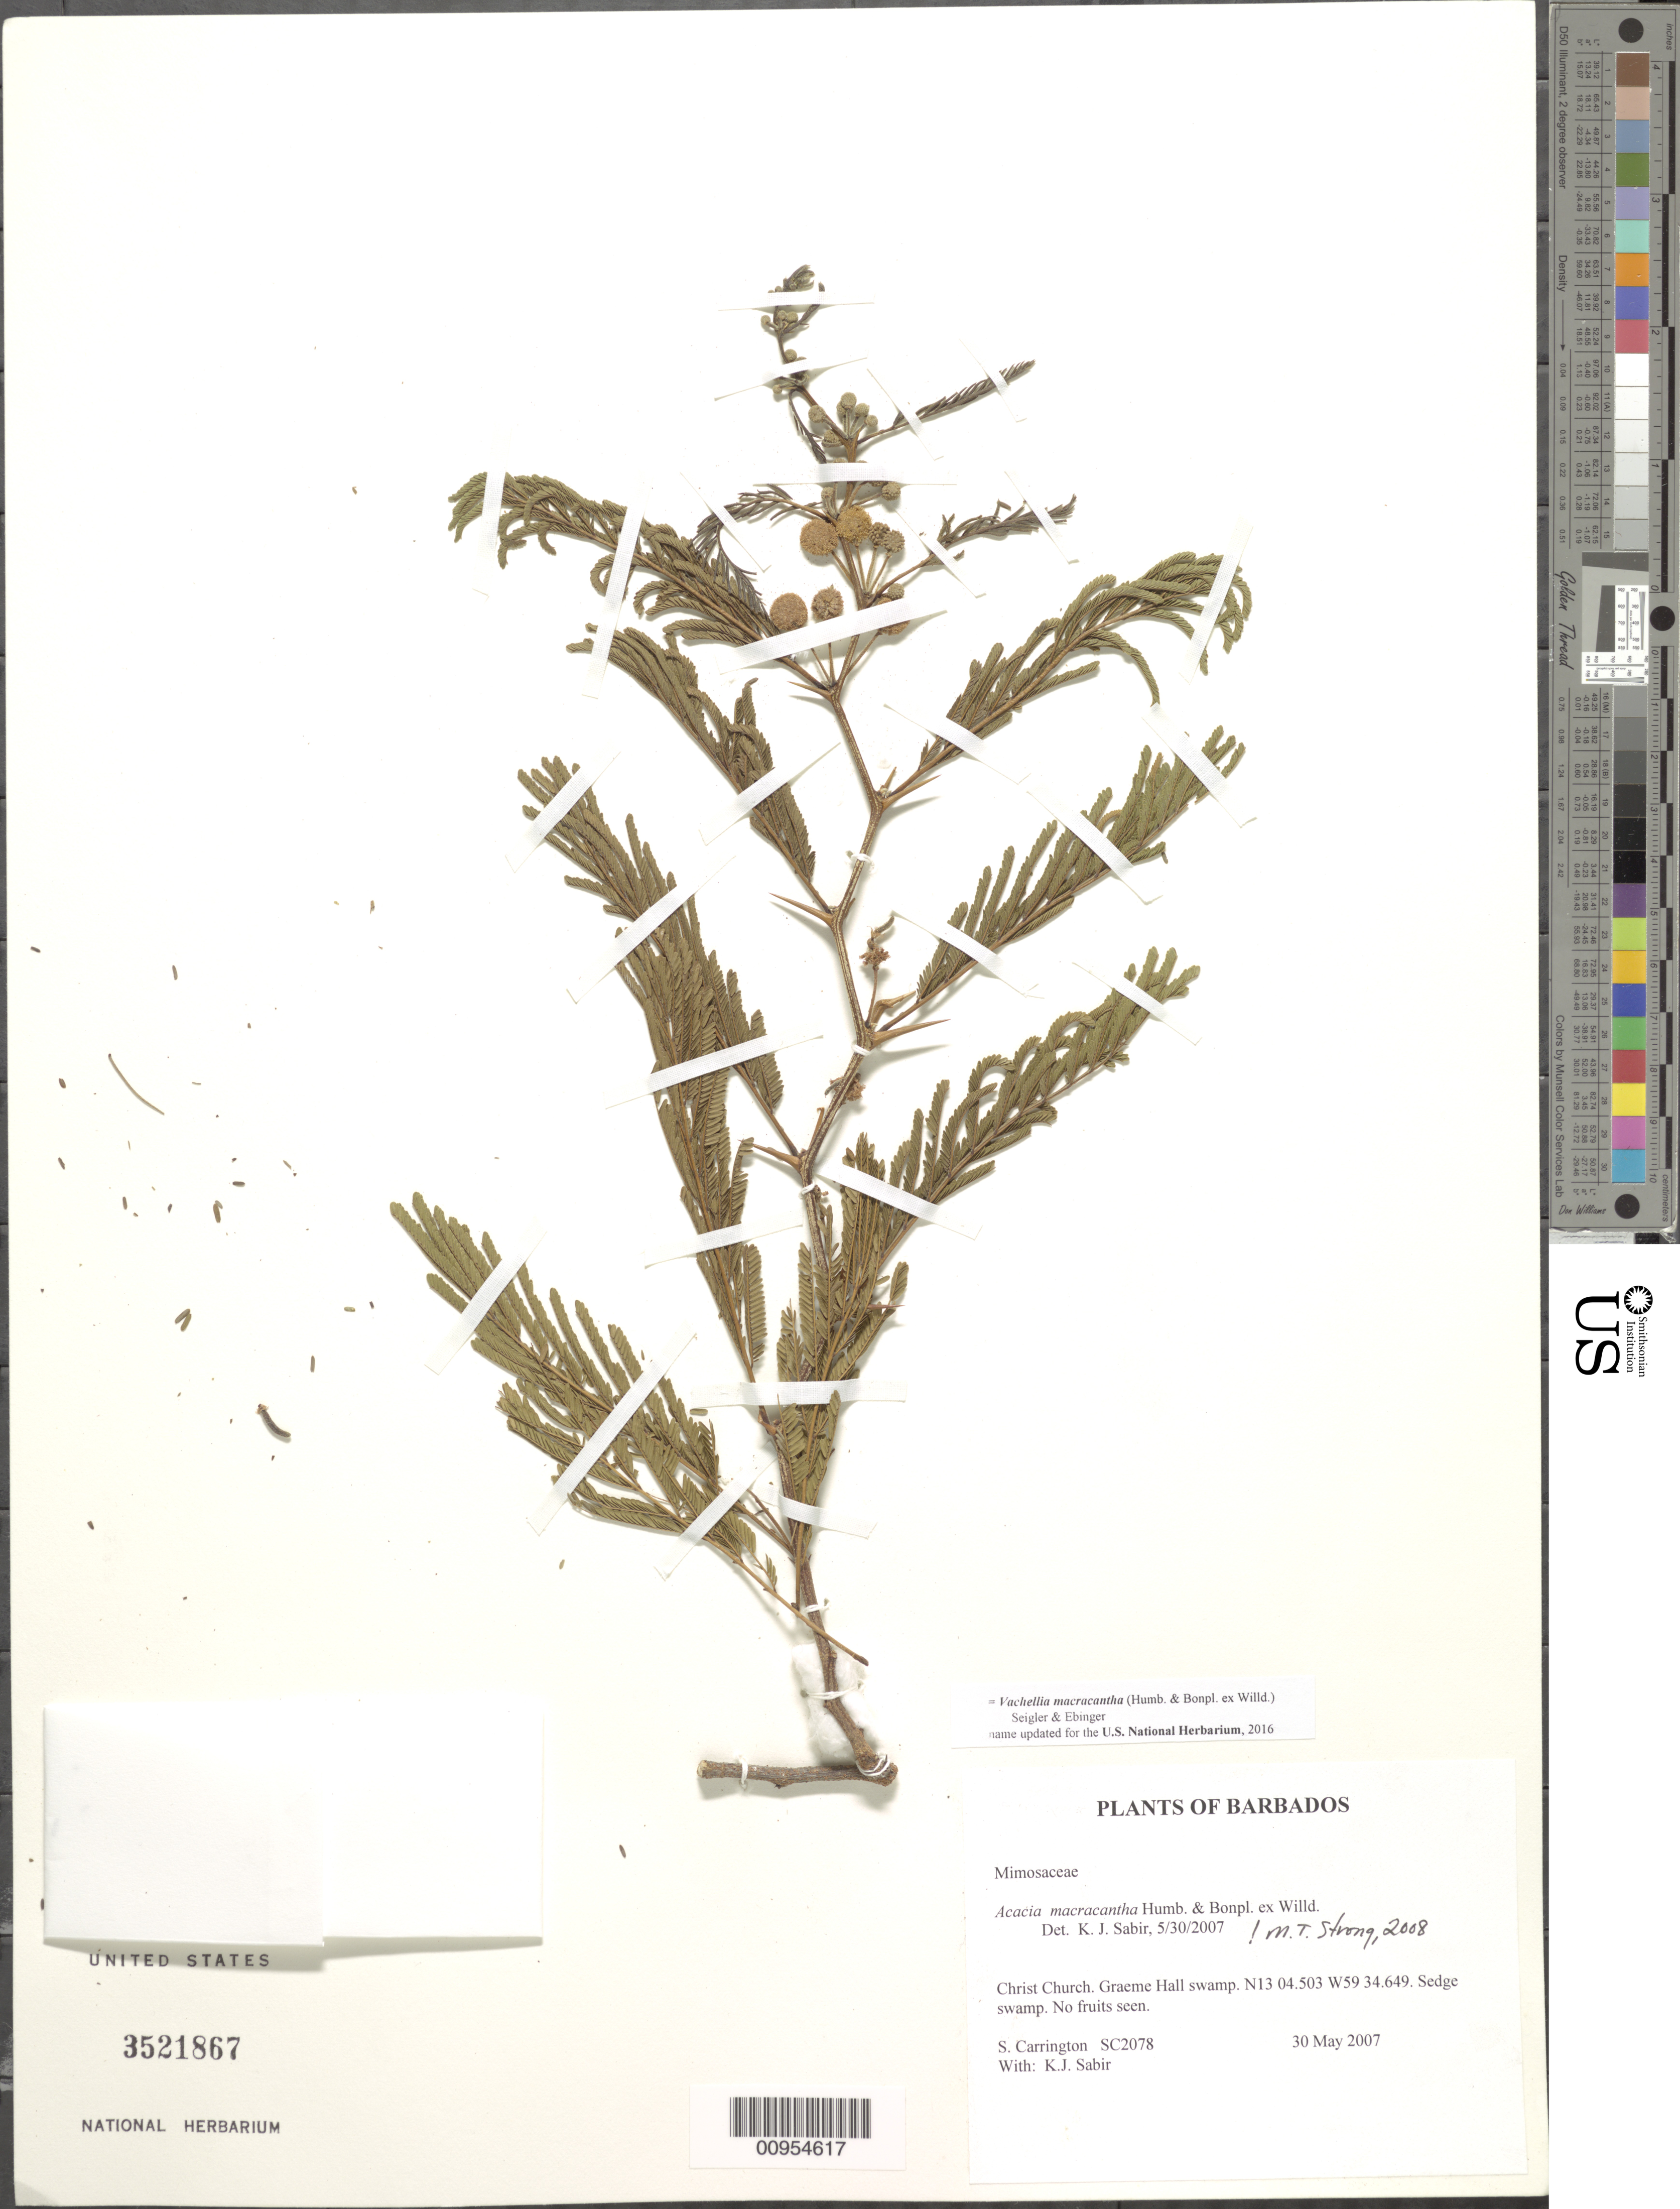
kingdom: Plantae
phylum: Tracheophyta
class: Magnoliopsida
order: Fabales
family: Fabaceae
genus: Vachellia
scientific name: Vachellia macracantha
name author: (Humb. & Bonpl. ex Willd.) Seigler & Ebinger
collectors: C. M. S. Carrington & K. Sabir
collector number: SC 2078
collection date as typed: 30 May 2007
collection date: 2007-05-30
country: Barbados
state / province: Christ Church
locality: Graeme Hall swamp.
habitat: Sedge swamp.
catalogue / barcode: US 3521867